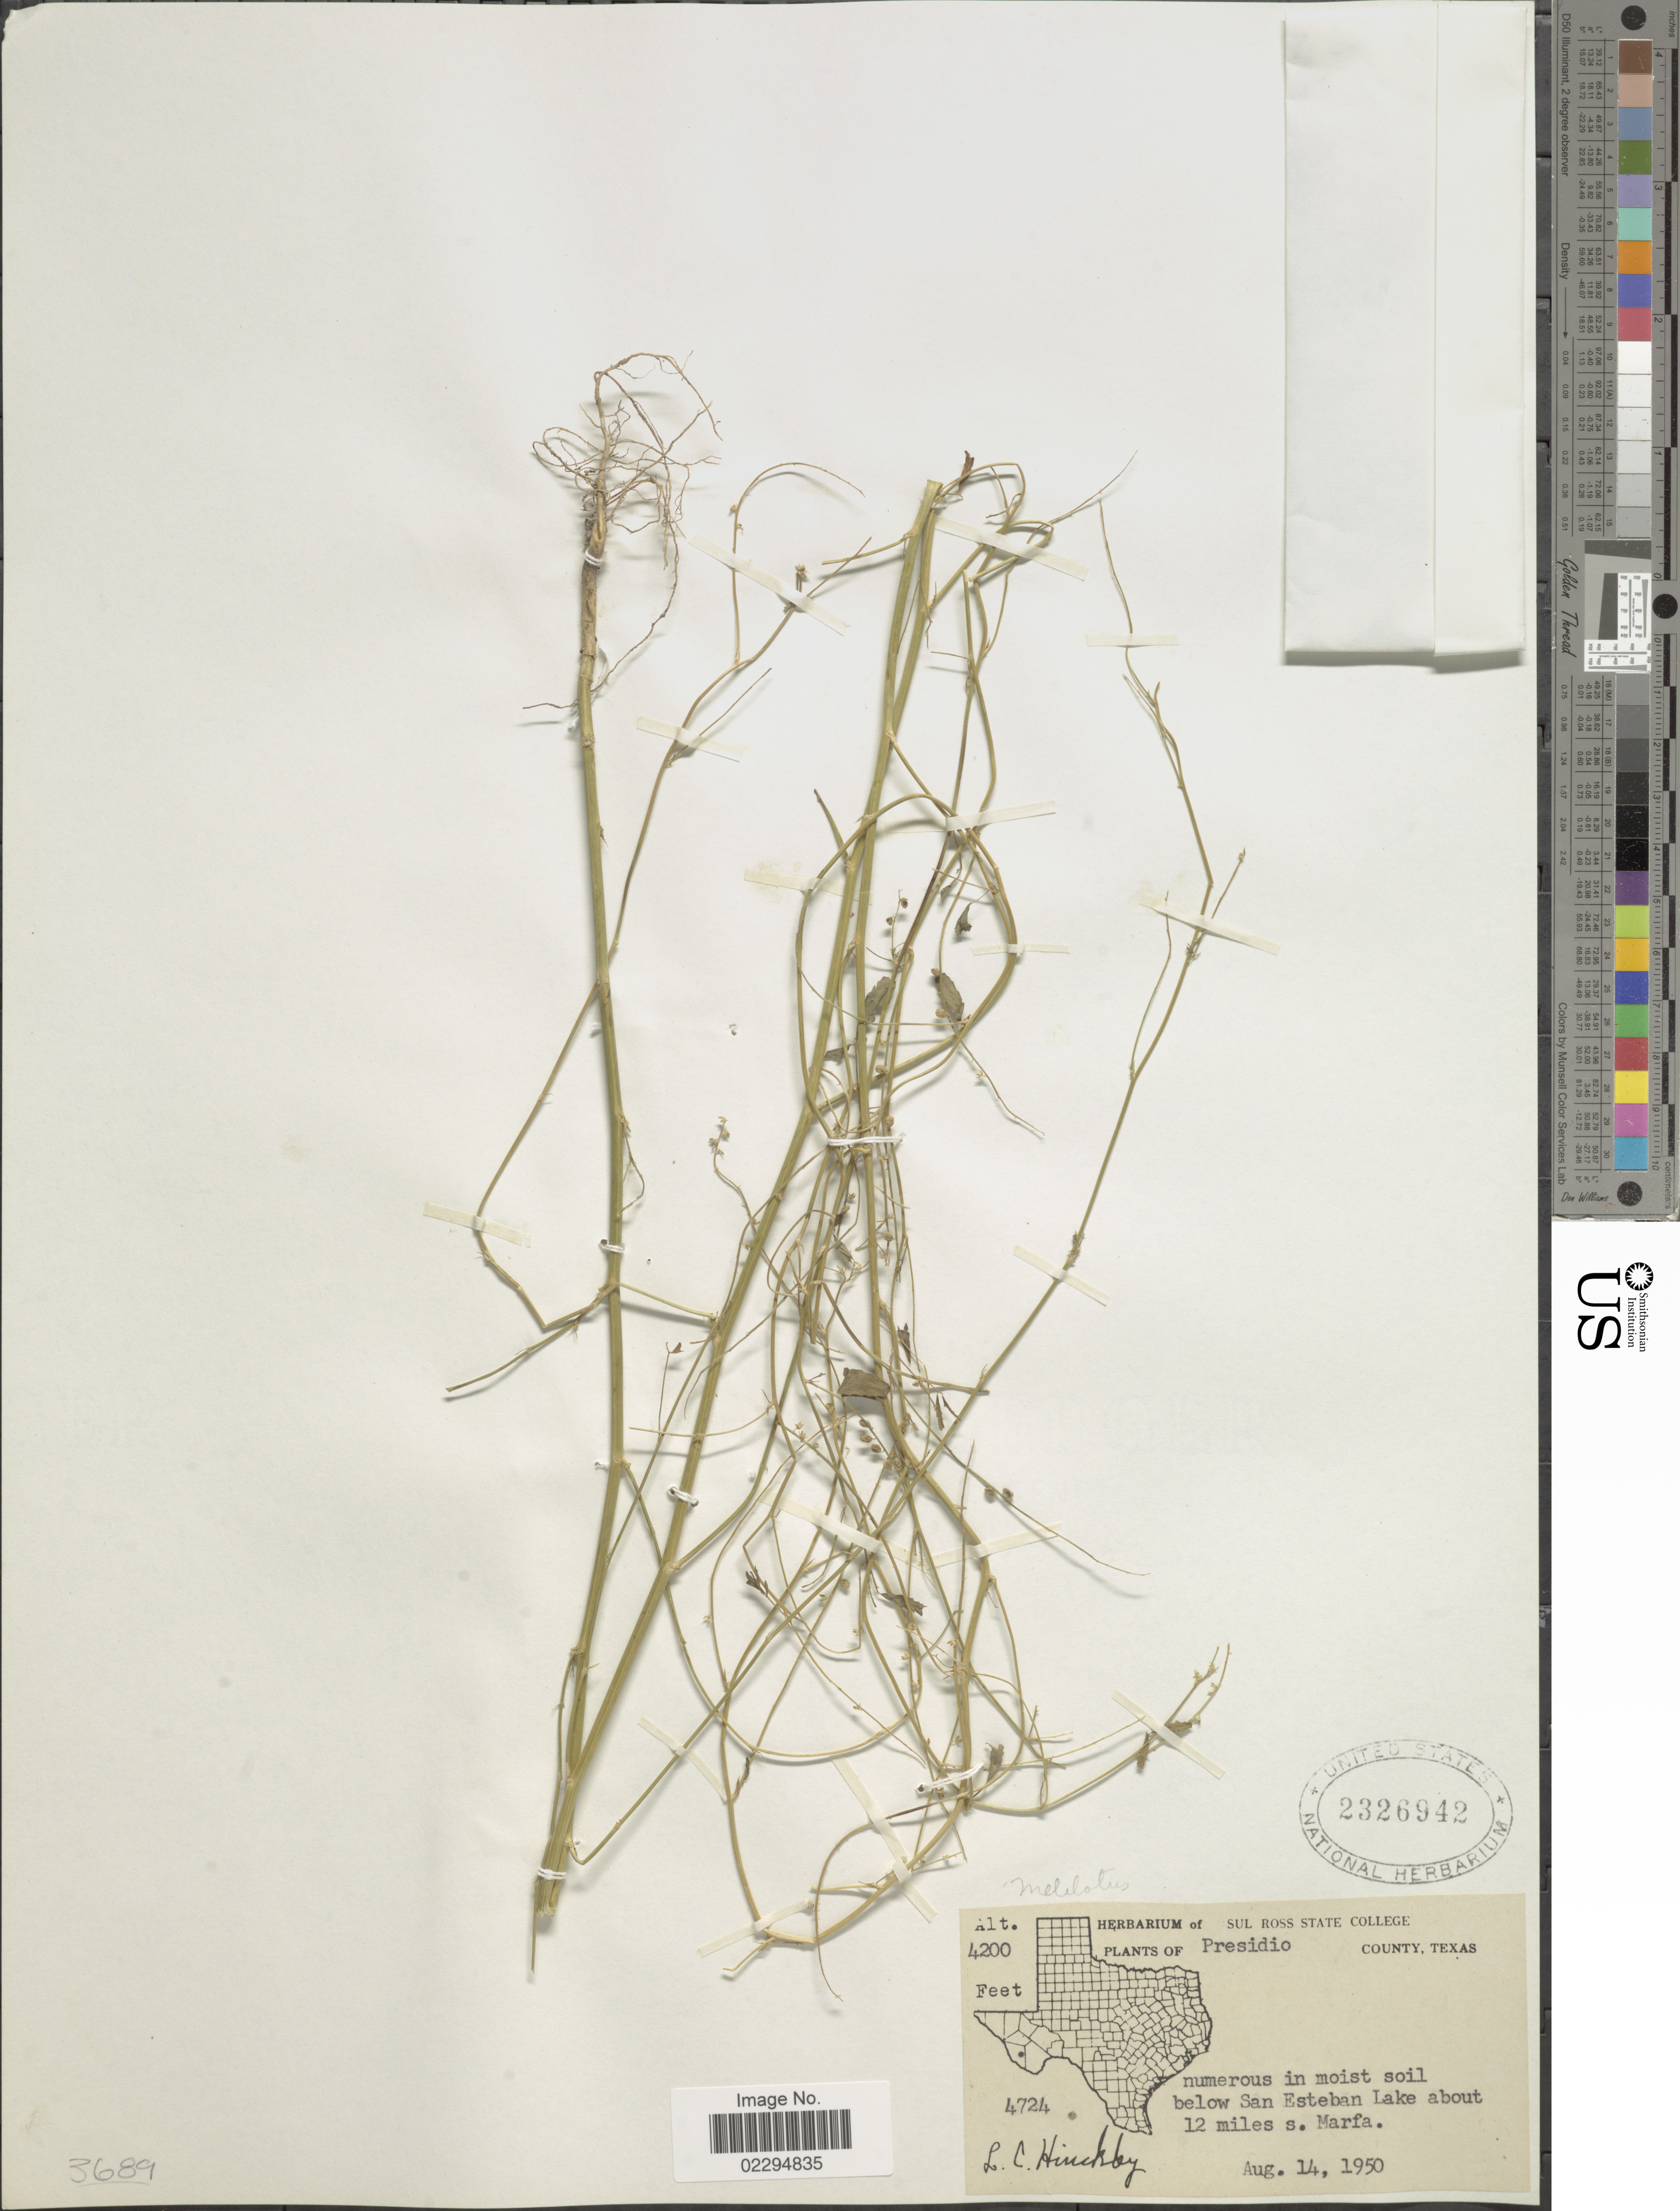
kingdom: Plantae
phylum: Tracheophyta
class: Magnoliopsida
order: Fabales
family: Fabaceae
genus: Melilotus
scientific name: Melilotus sp.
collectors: L. Hinckley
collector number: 4724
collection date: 1950-08-14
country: United States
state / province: Texas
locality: Presidio County, numerous in moist soil below San Esteban Lake about 12 miles s. Marfa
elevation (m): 1280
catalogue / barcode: US 2326942